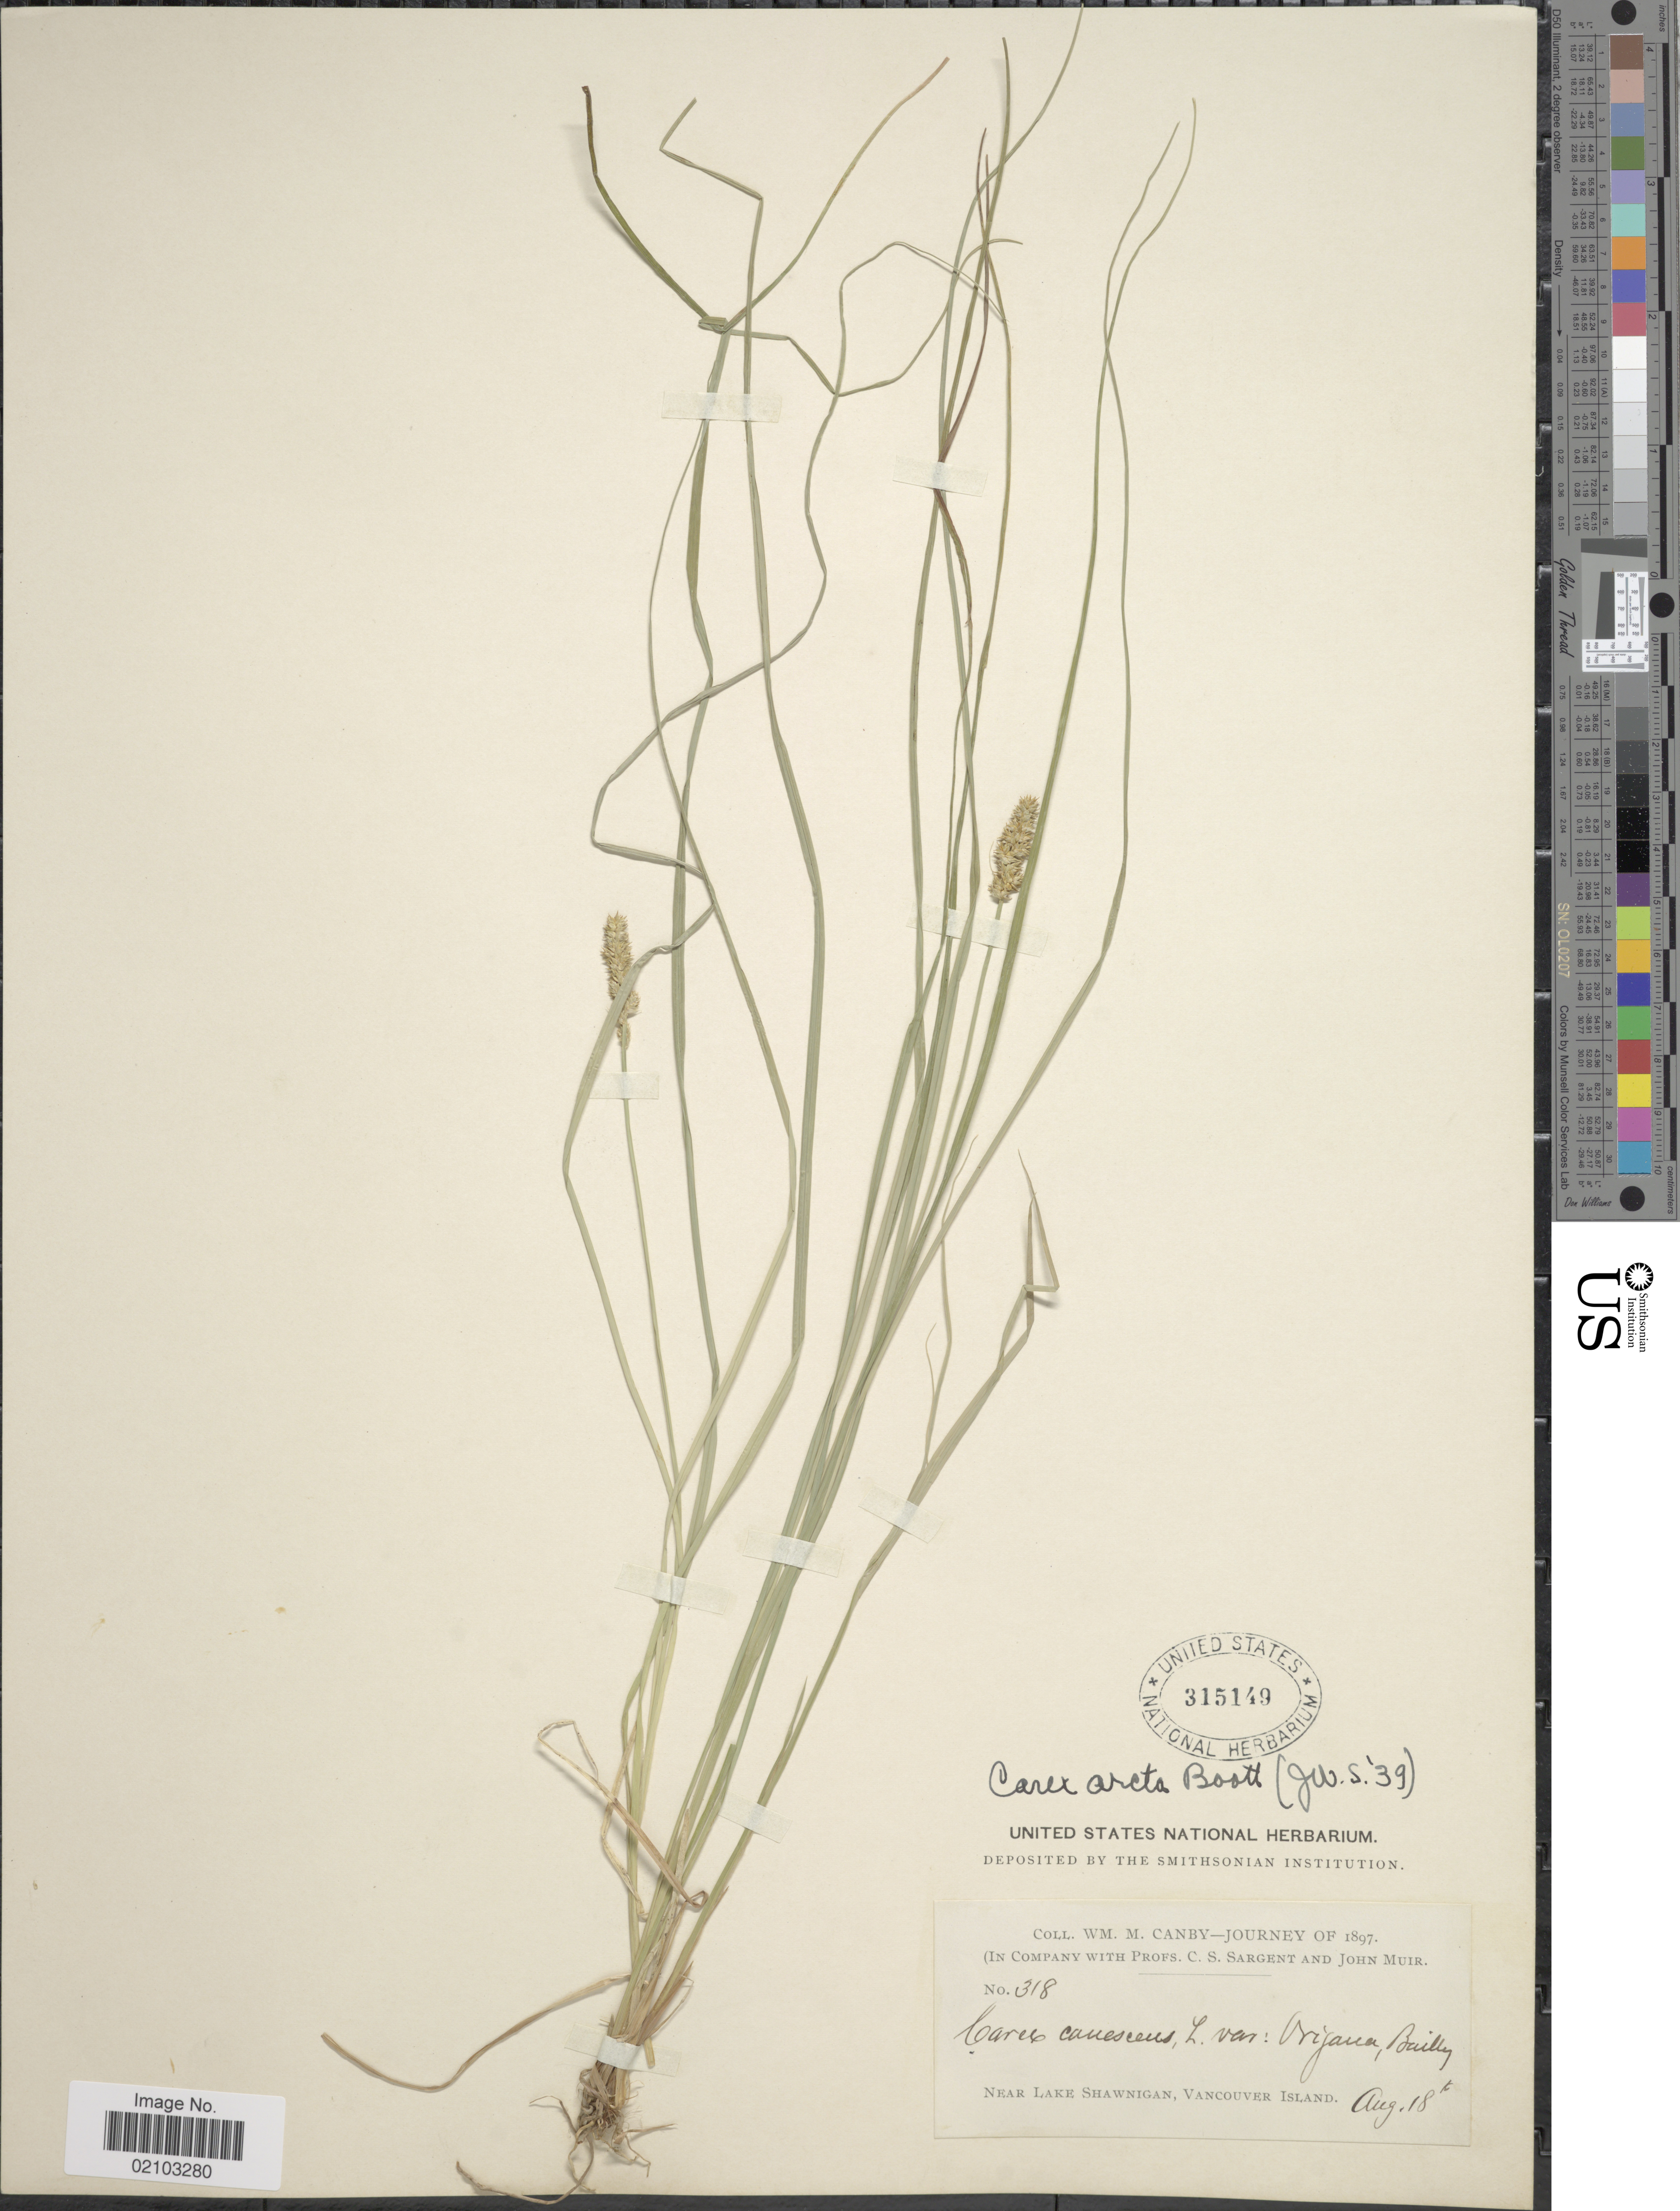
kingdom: Plantae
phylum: Tracheophyta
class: Liliopsida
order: Poales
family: Cyperaceae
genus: Carex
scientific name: Carex arcta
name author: Boott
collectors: W. M. Canby, C. S. Sargent & J. Muir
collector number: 318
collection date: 1897-08-18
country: Canada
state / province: British Columbia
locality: Near Lake Shawnigan, Vancouver Island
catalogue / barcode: US 315149